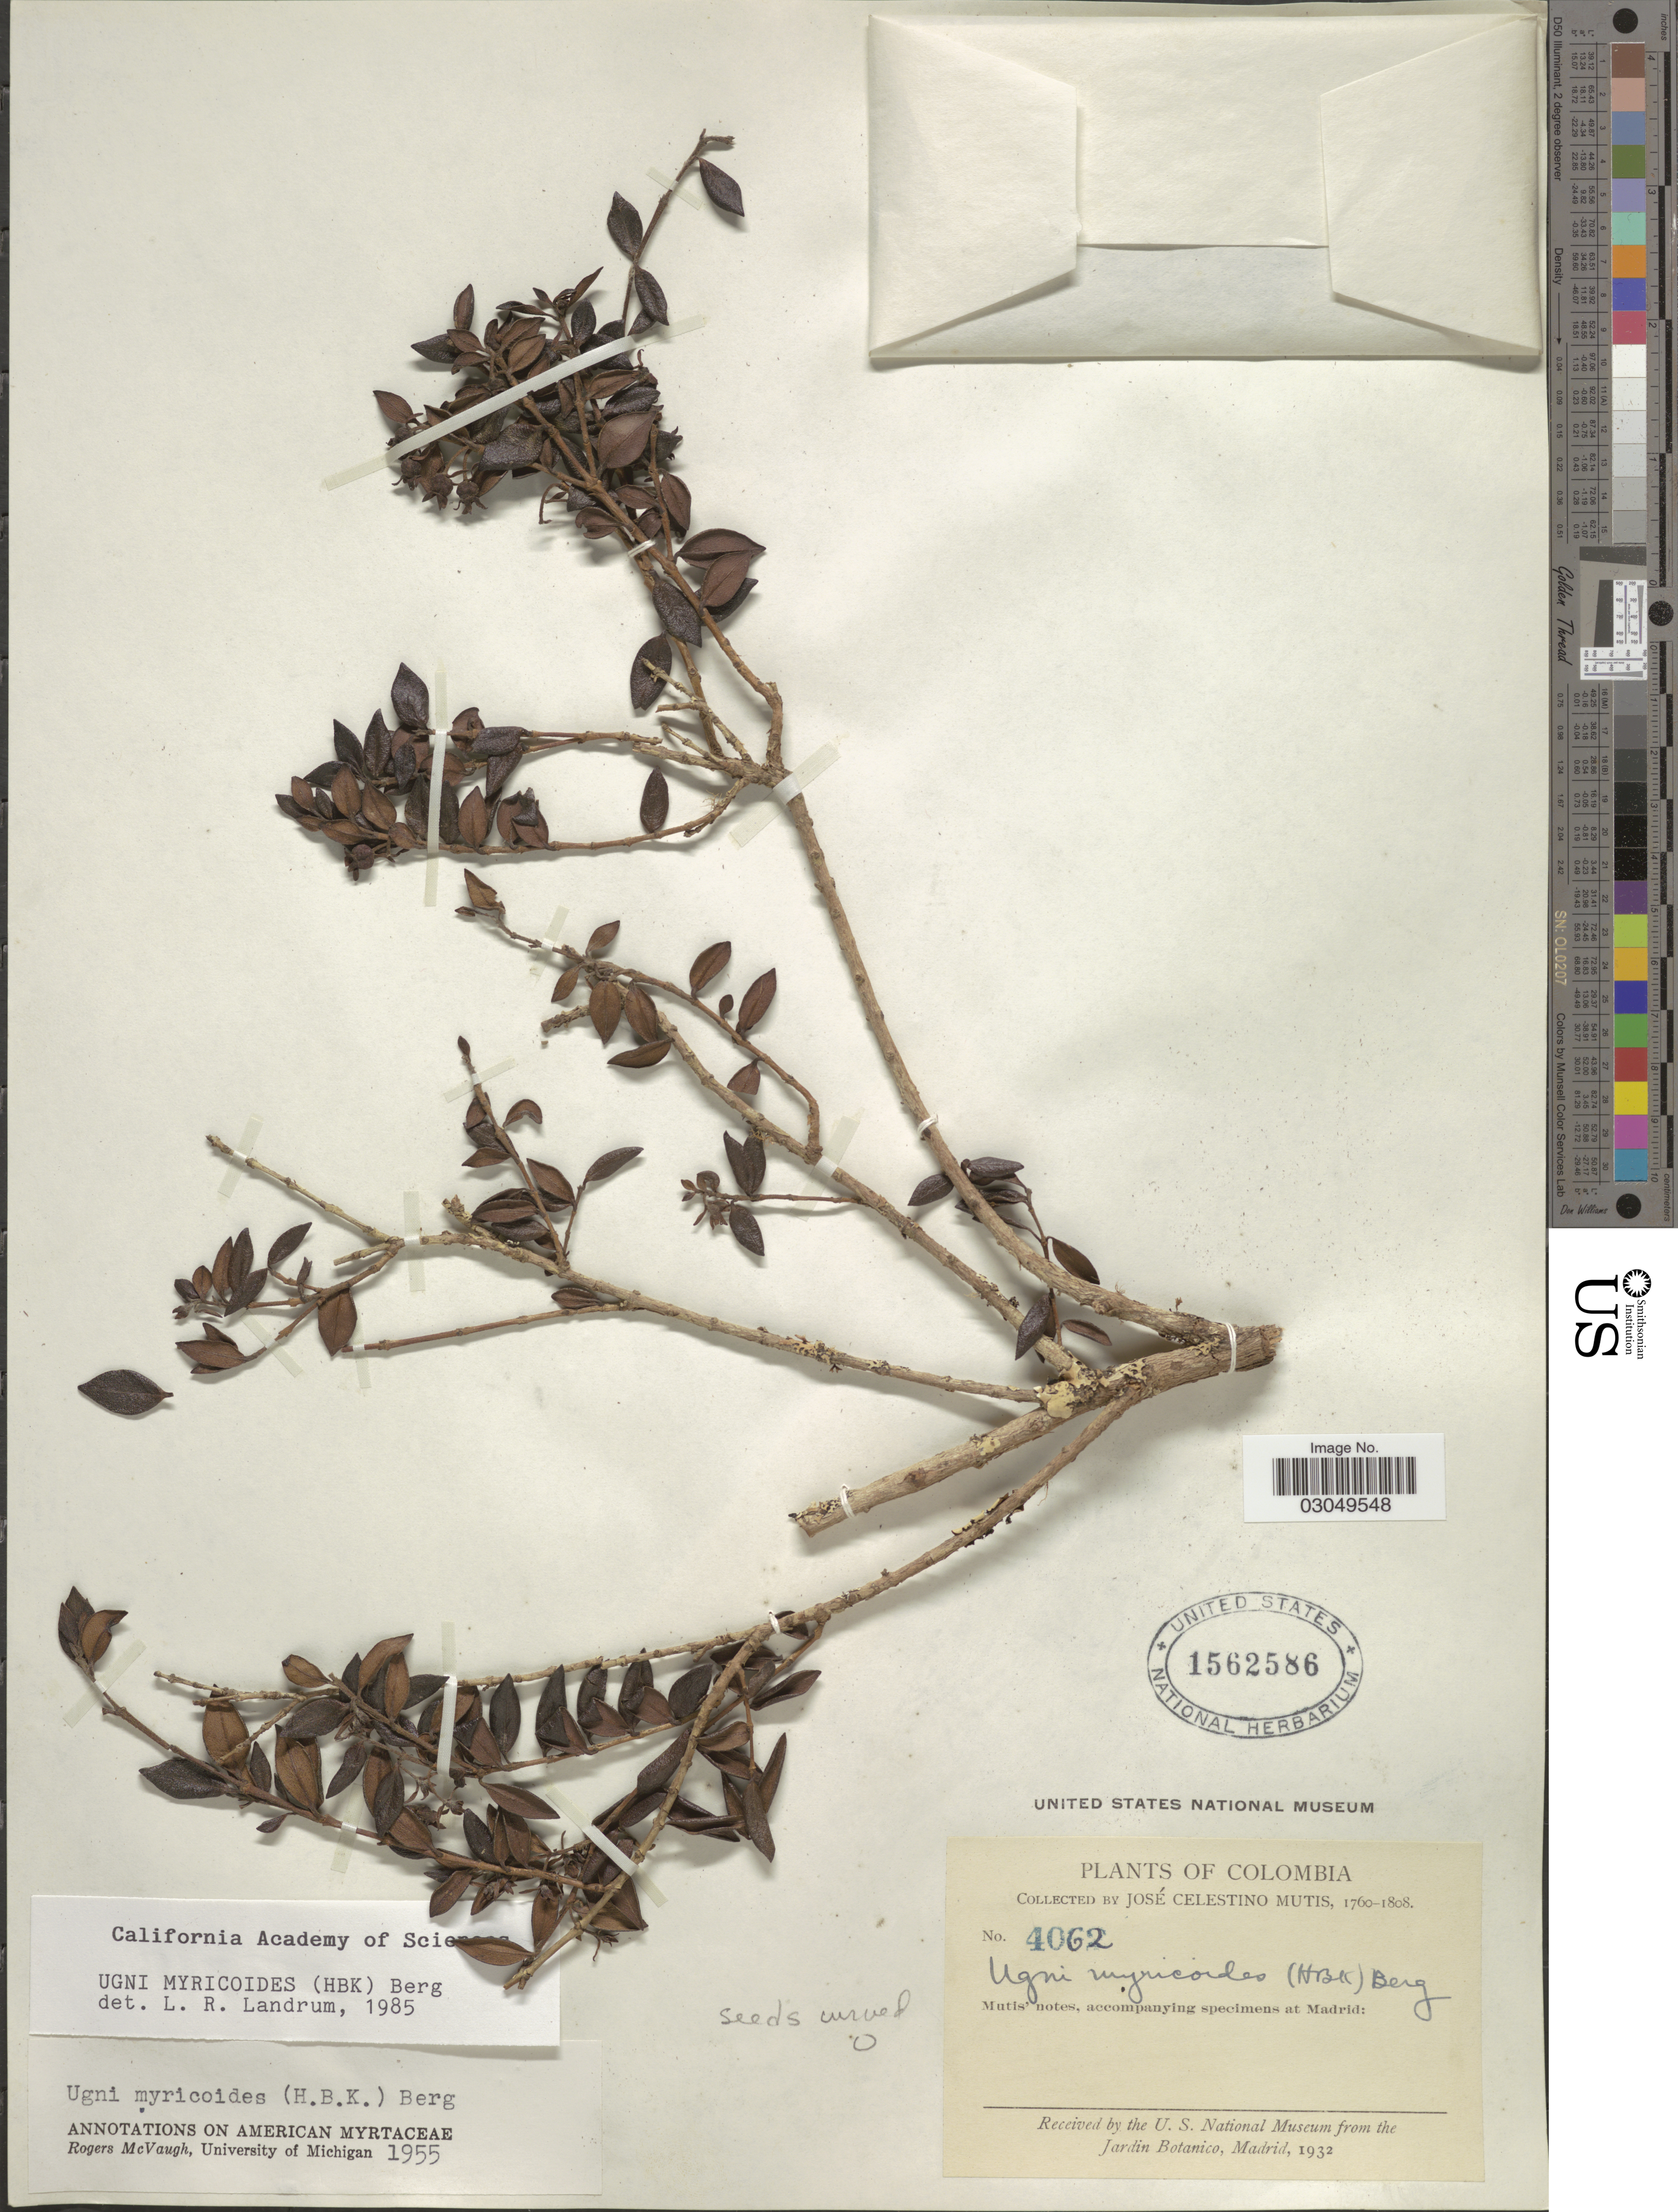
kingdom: Plantae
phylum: Tracheophyta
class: Magnoliopsida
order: Myrtales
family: Myrtaceae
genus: Ugni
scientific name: Ugni myricoides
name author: (Kunth) O. Berg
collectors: J. C. B. Mutis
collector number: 4062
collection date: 1760/1808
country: Colombia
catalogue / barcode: US 1562586